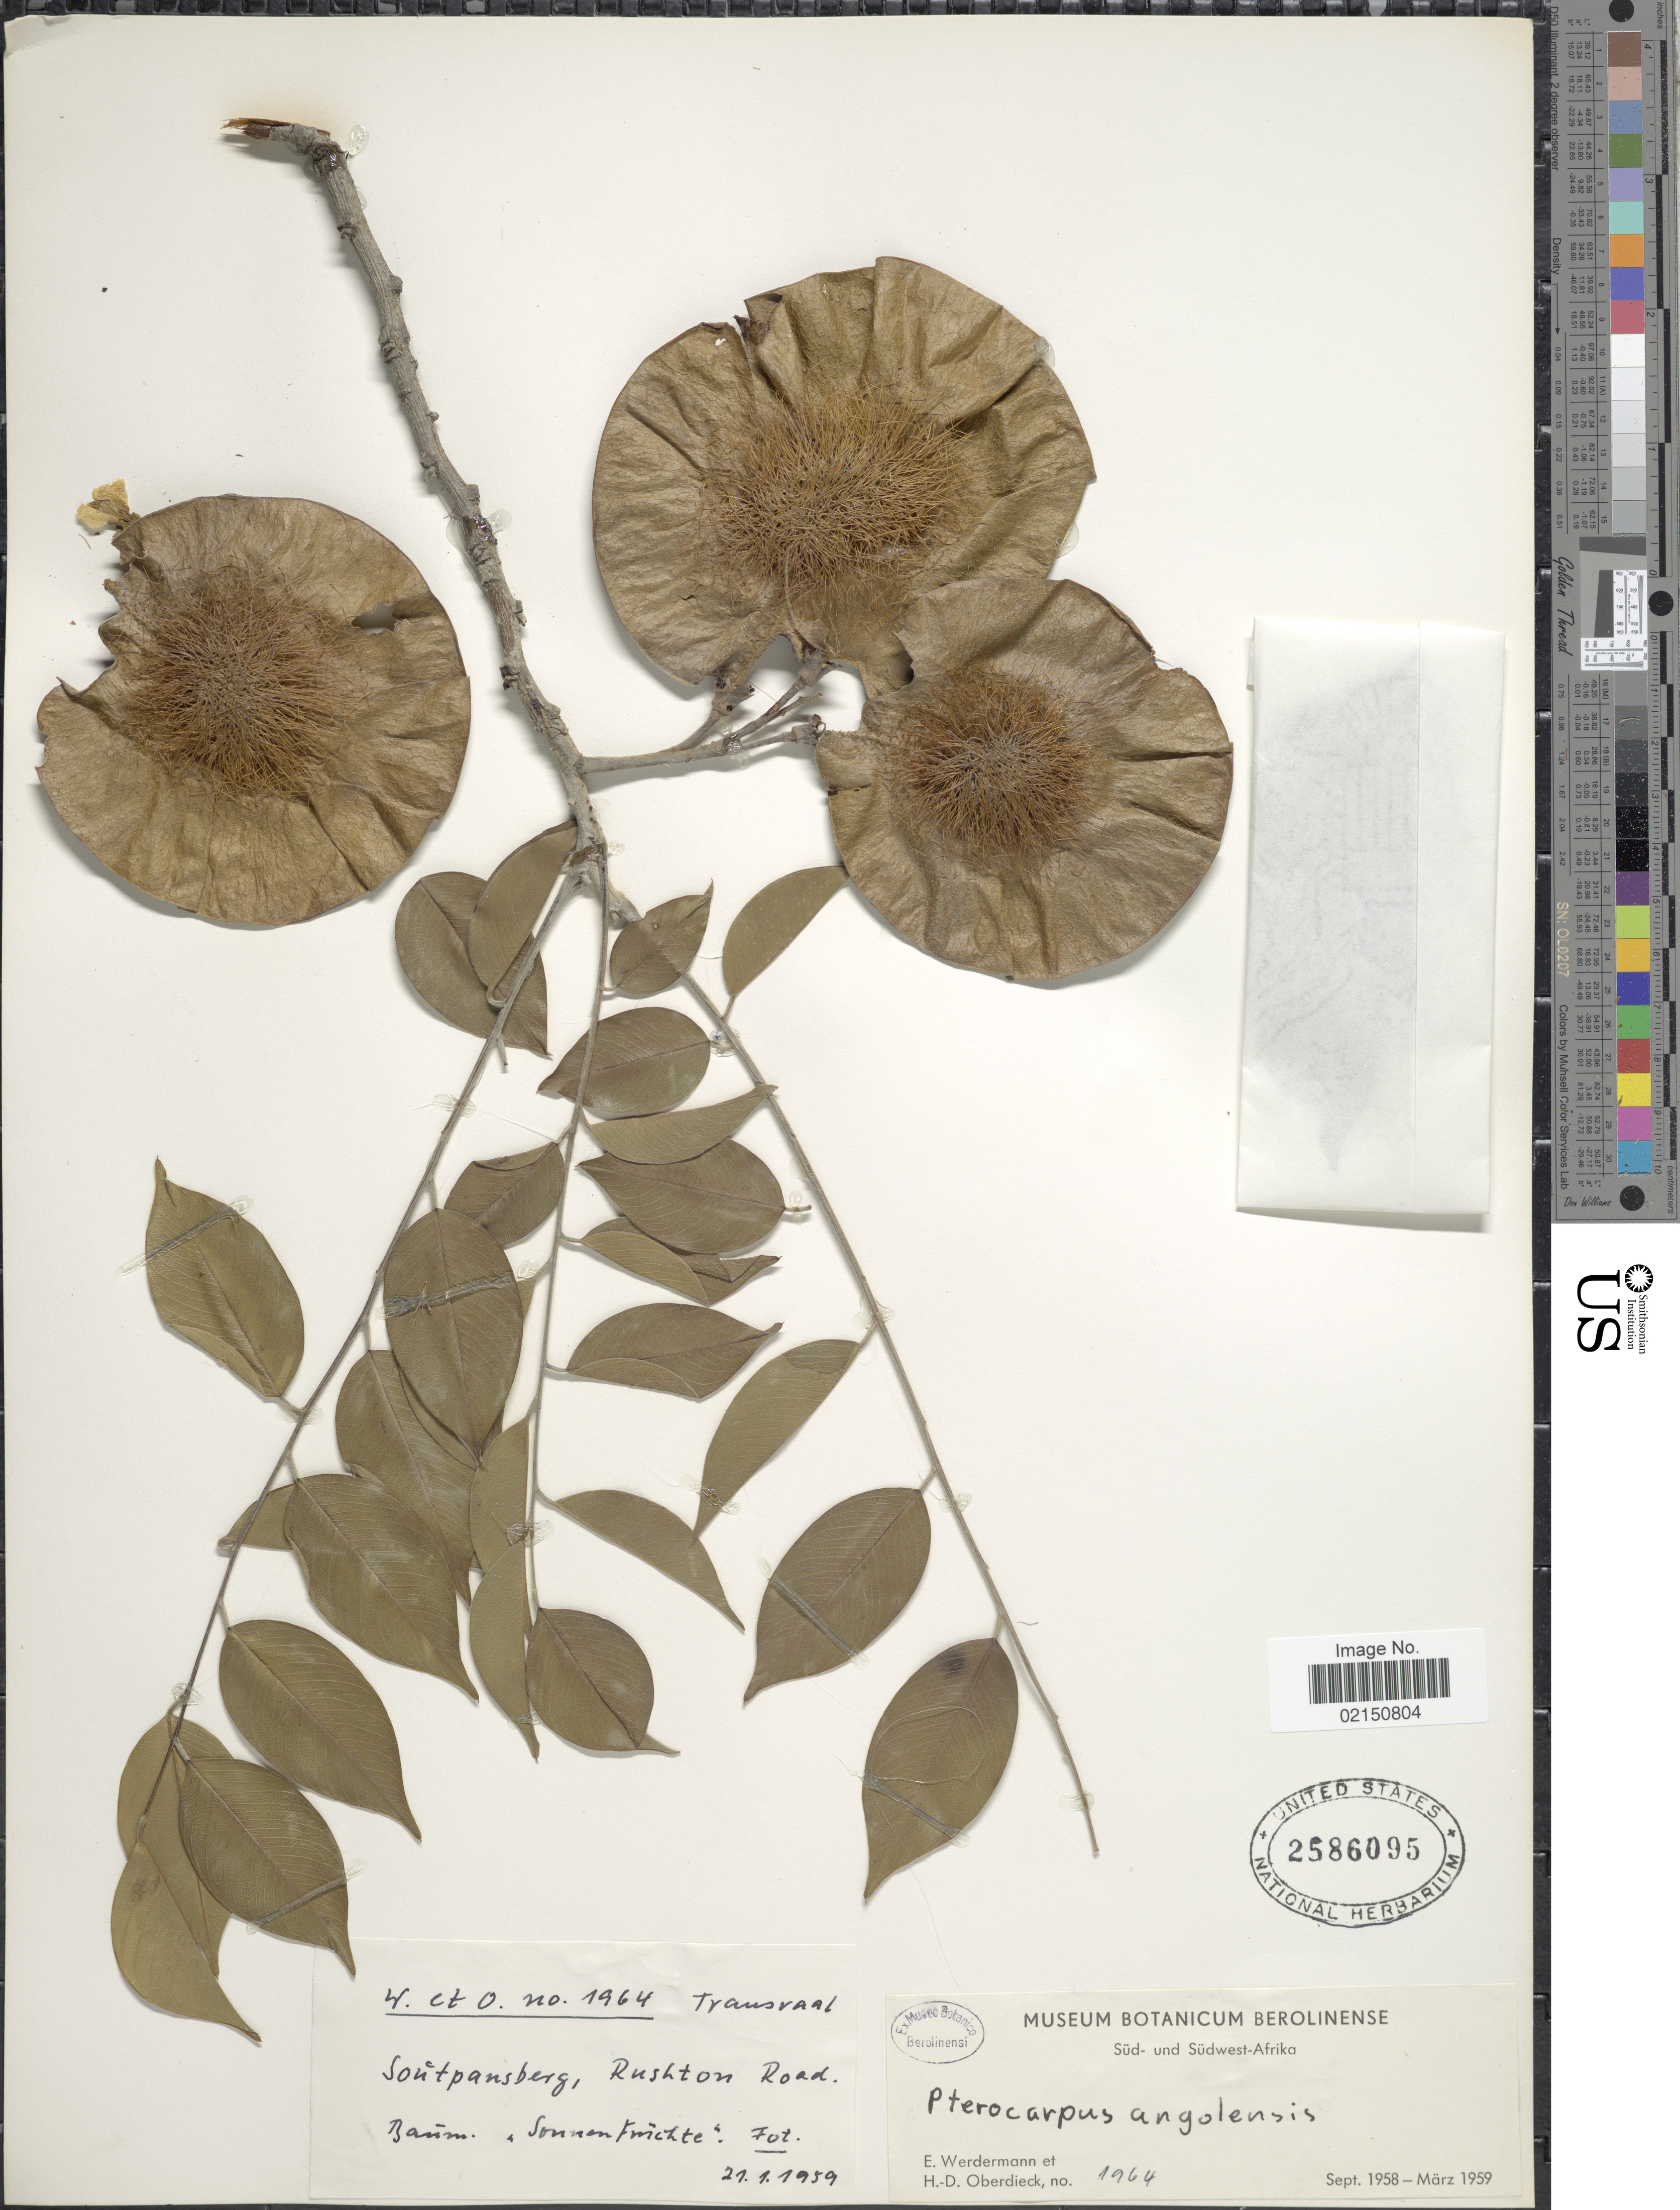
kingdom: Plantae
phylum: Tracheophyta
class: Magnoliopsida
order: Fabales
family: Fabaceae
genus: Pterocarpus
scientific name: Pterocarpus angolensis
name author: DC.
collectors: E. Werdermann & H. Oberdieck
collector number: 1964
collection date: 1959-01-21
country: South Africa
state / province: Limpopo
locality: Transvaal. Soutpansberg, Rushton Road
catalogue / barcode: US 2586095